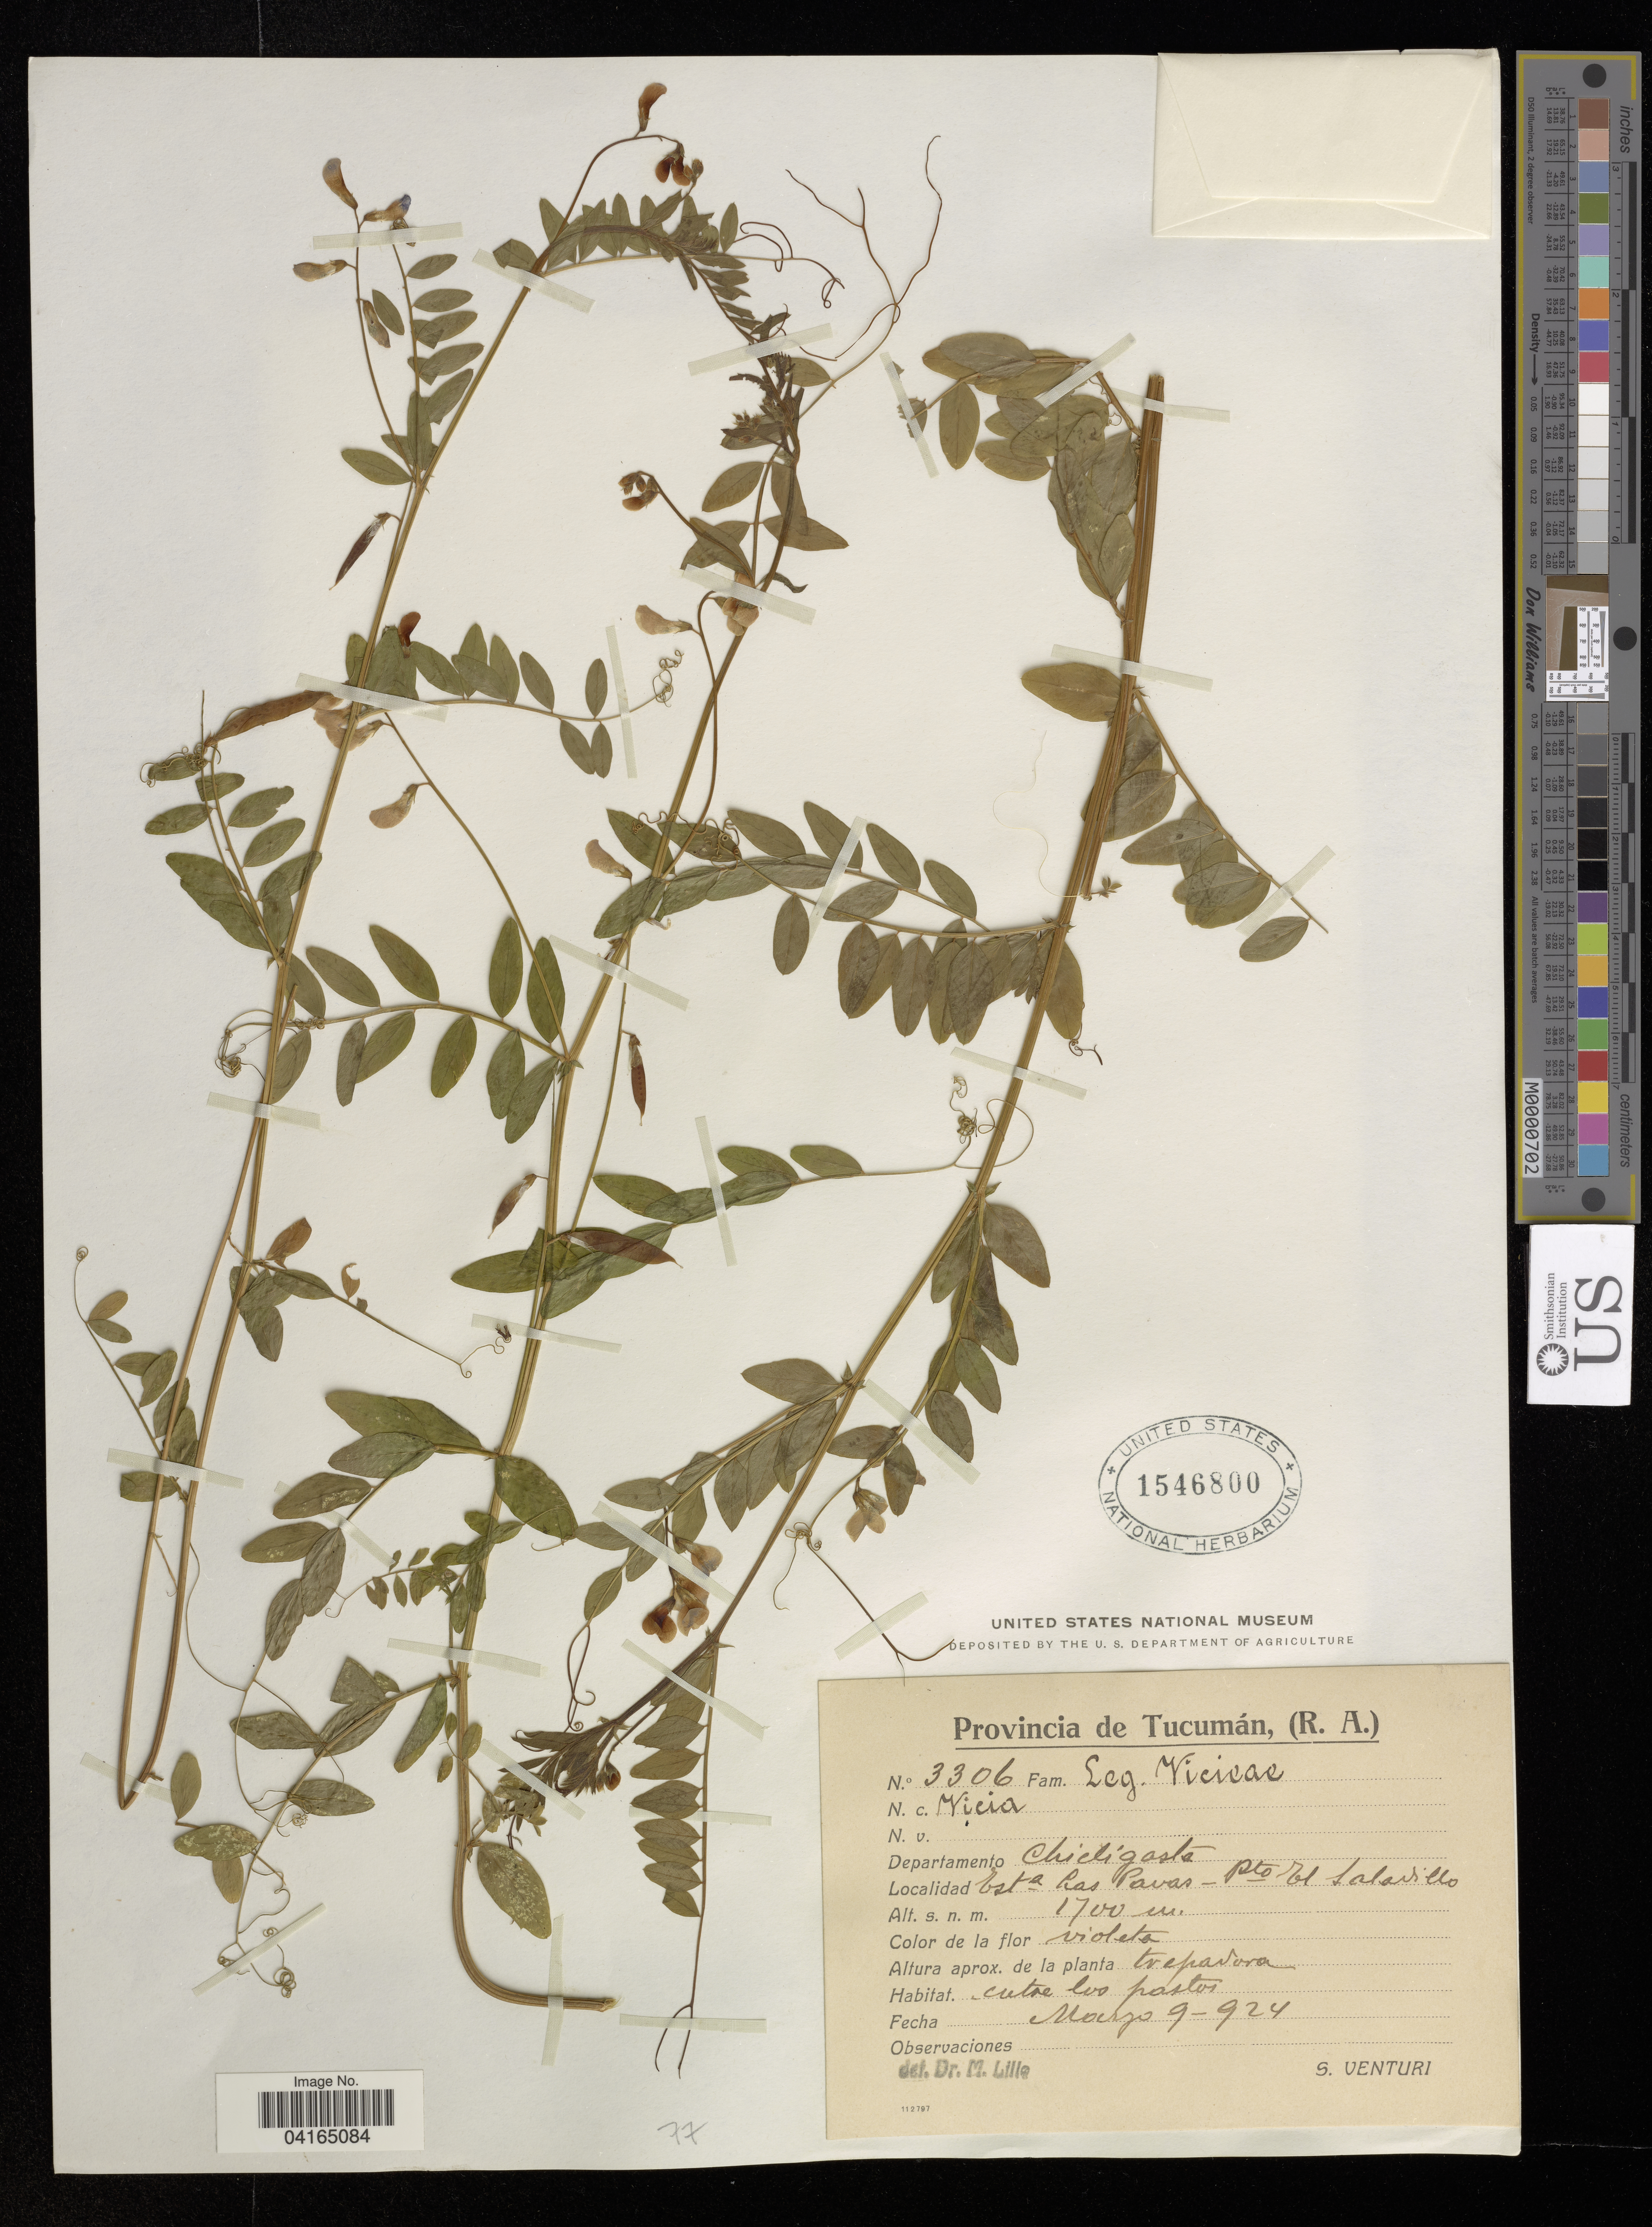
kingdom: Plantae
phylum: Tracheophyta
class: Magnoliopsida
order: Fabales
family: Fabaceae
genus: Vicia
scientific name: Vicia sp.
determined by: Hechenleitner, Paulina, RBG Edinburgh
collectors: S. Venturi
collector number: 3306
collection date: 1924-03-09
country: Argentina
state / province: Tucuman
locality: Provincia de Tucumán, (R.A.). Departamento Chicligasta. Esta Las Pavas -Pto El Saladillo.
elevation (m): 1700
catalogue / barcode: US 1546800